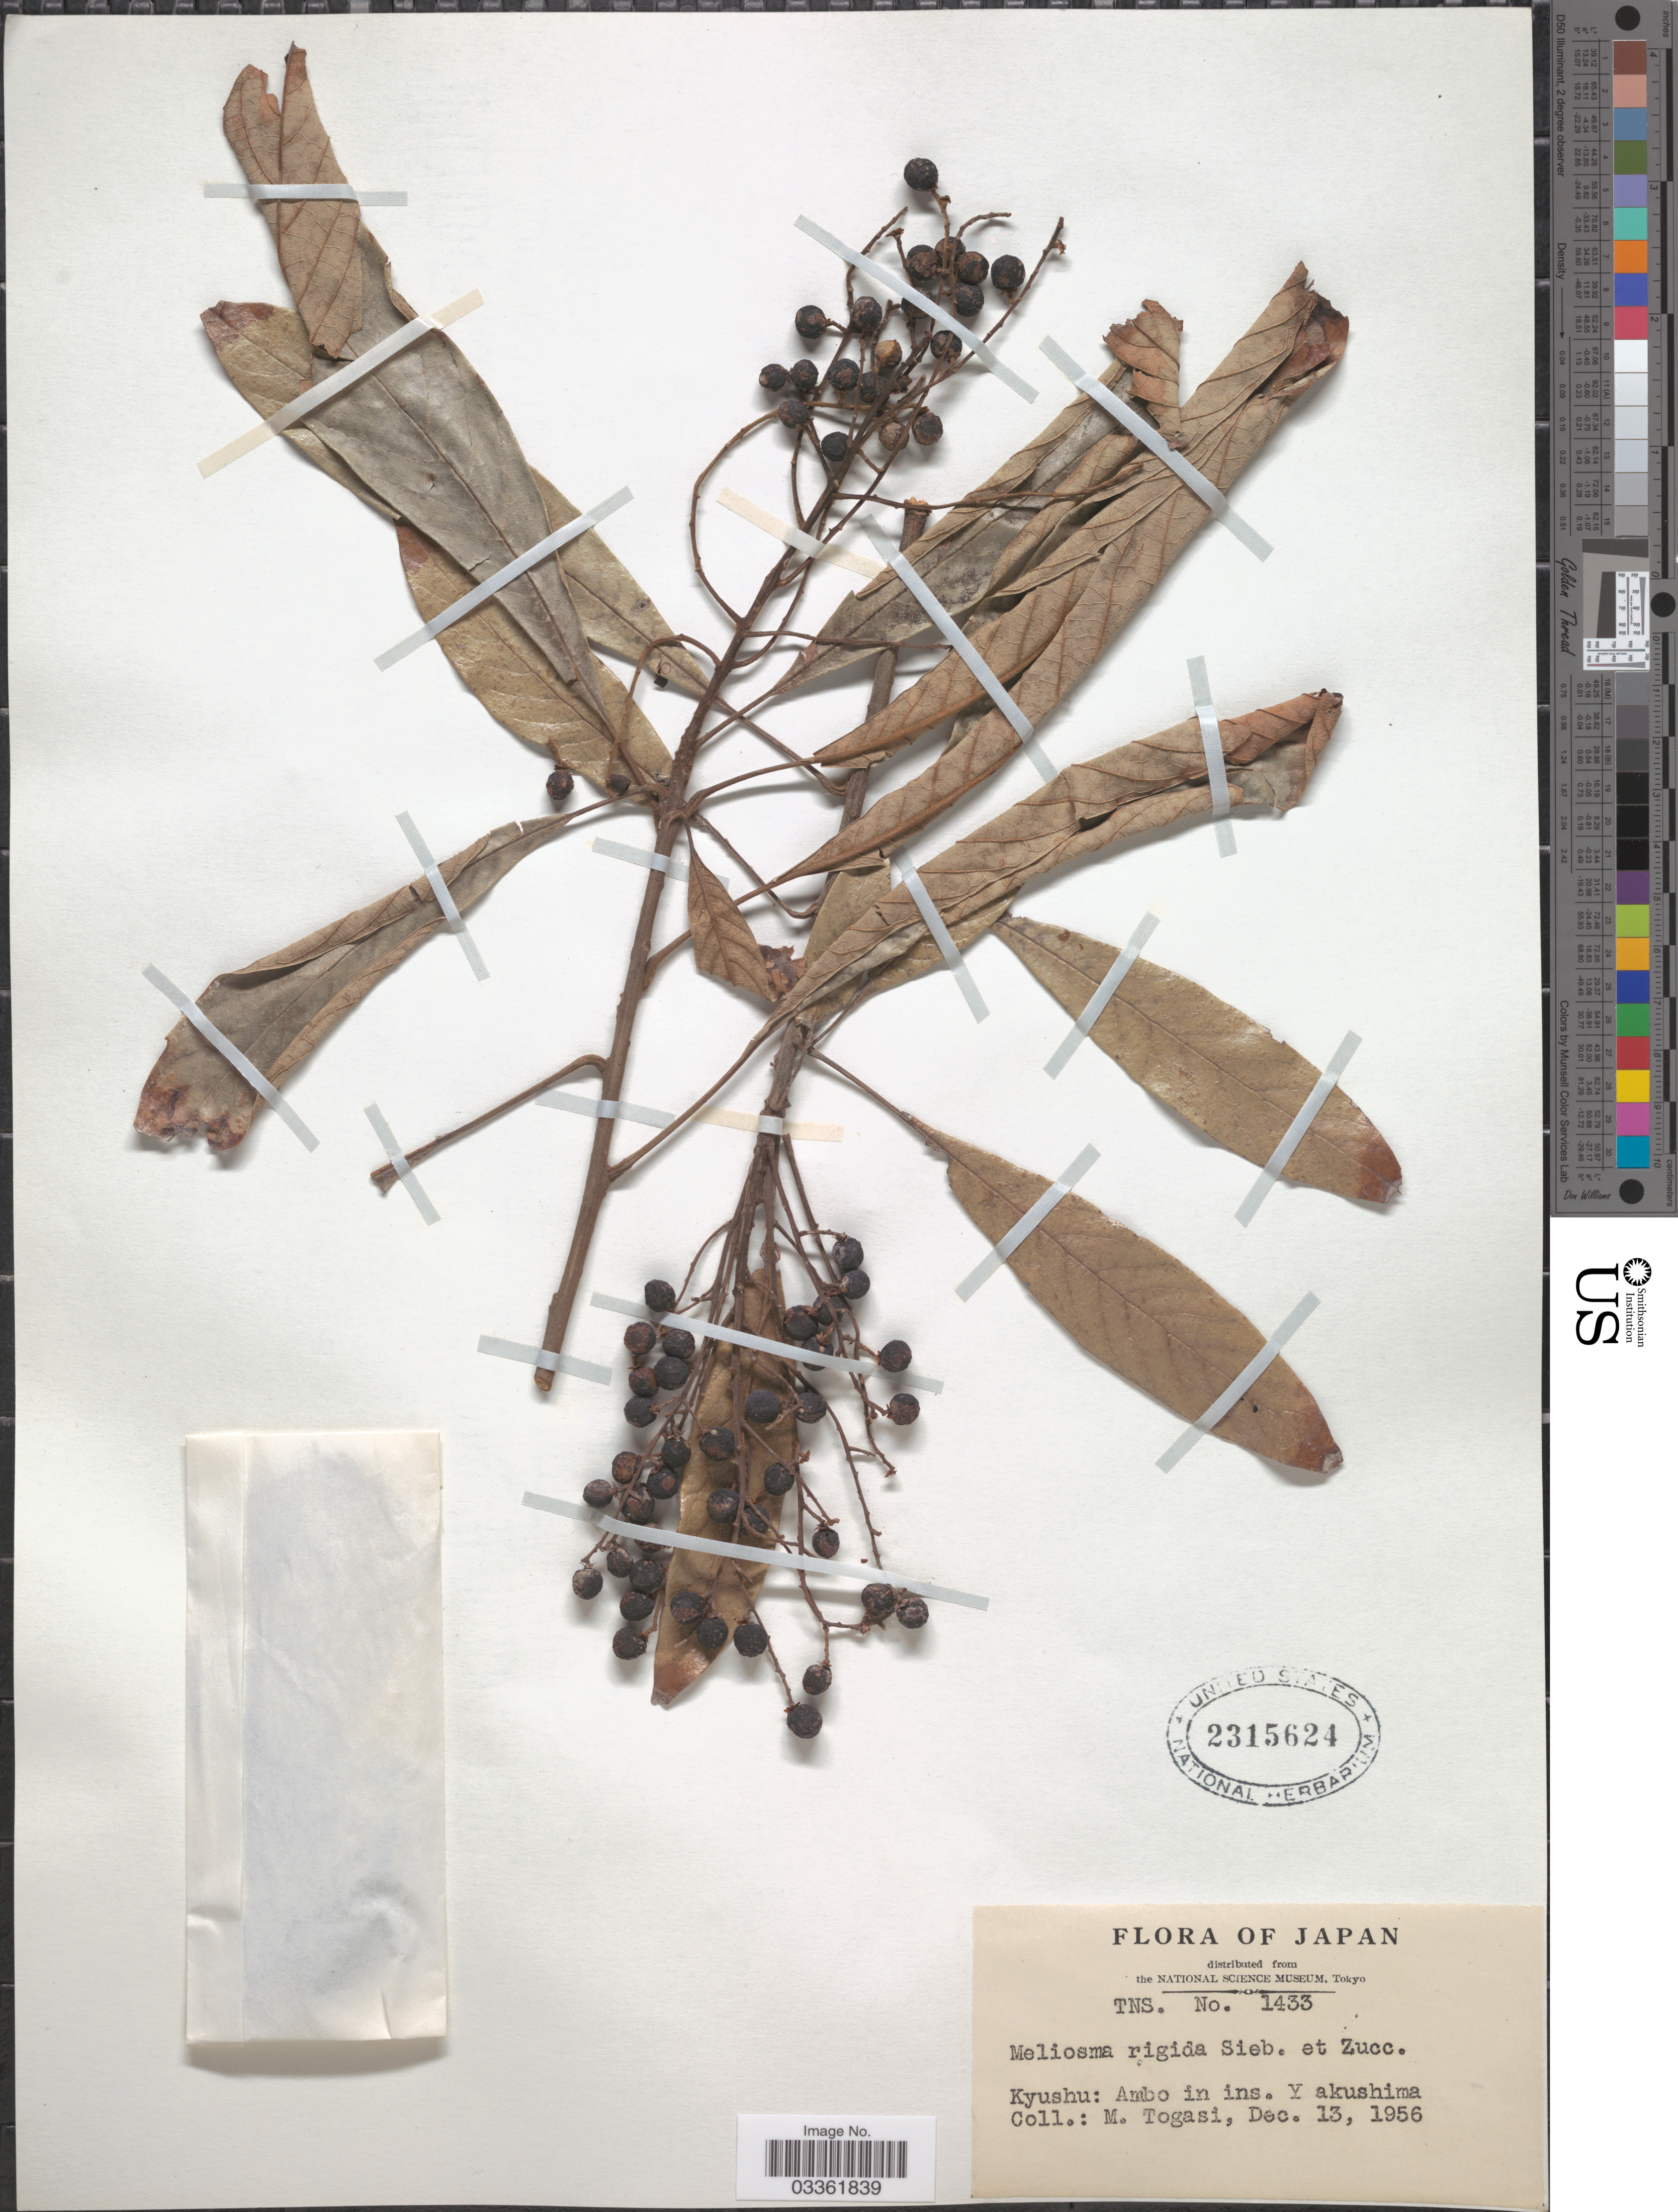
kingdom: Plantae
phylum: Tracheophyta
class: Magnoliopsida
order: Proteales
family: Sabiaceae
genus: Meliosma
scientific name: Meliosma rigida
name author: Siebold & Zucc.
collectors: M. Togasi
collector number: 1433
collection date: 1956-12-13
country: Japan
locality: Kyushu: Ambo in ins. Y akushima.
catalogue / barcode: US 2315624